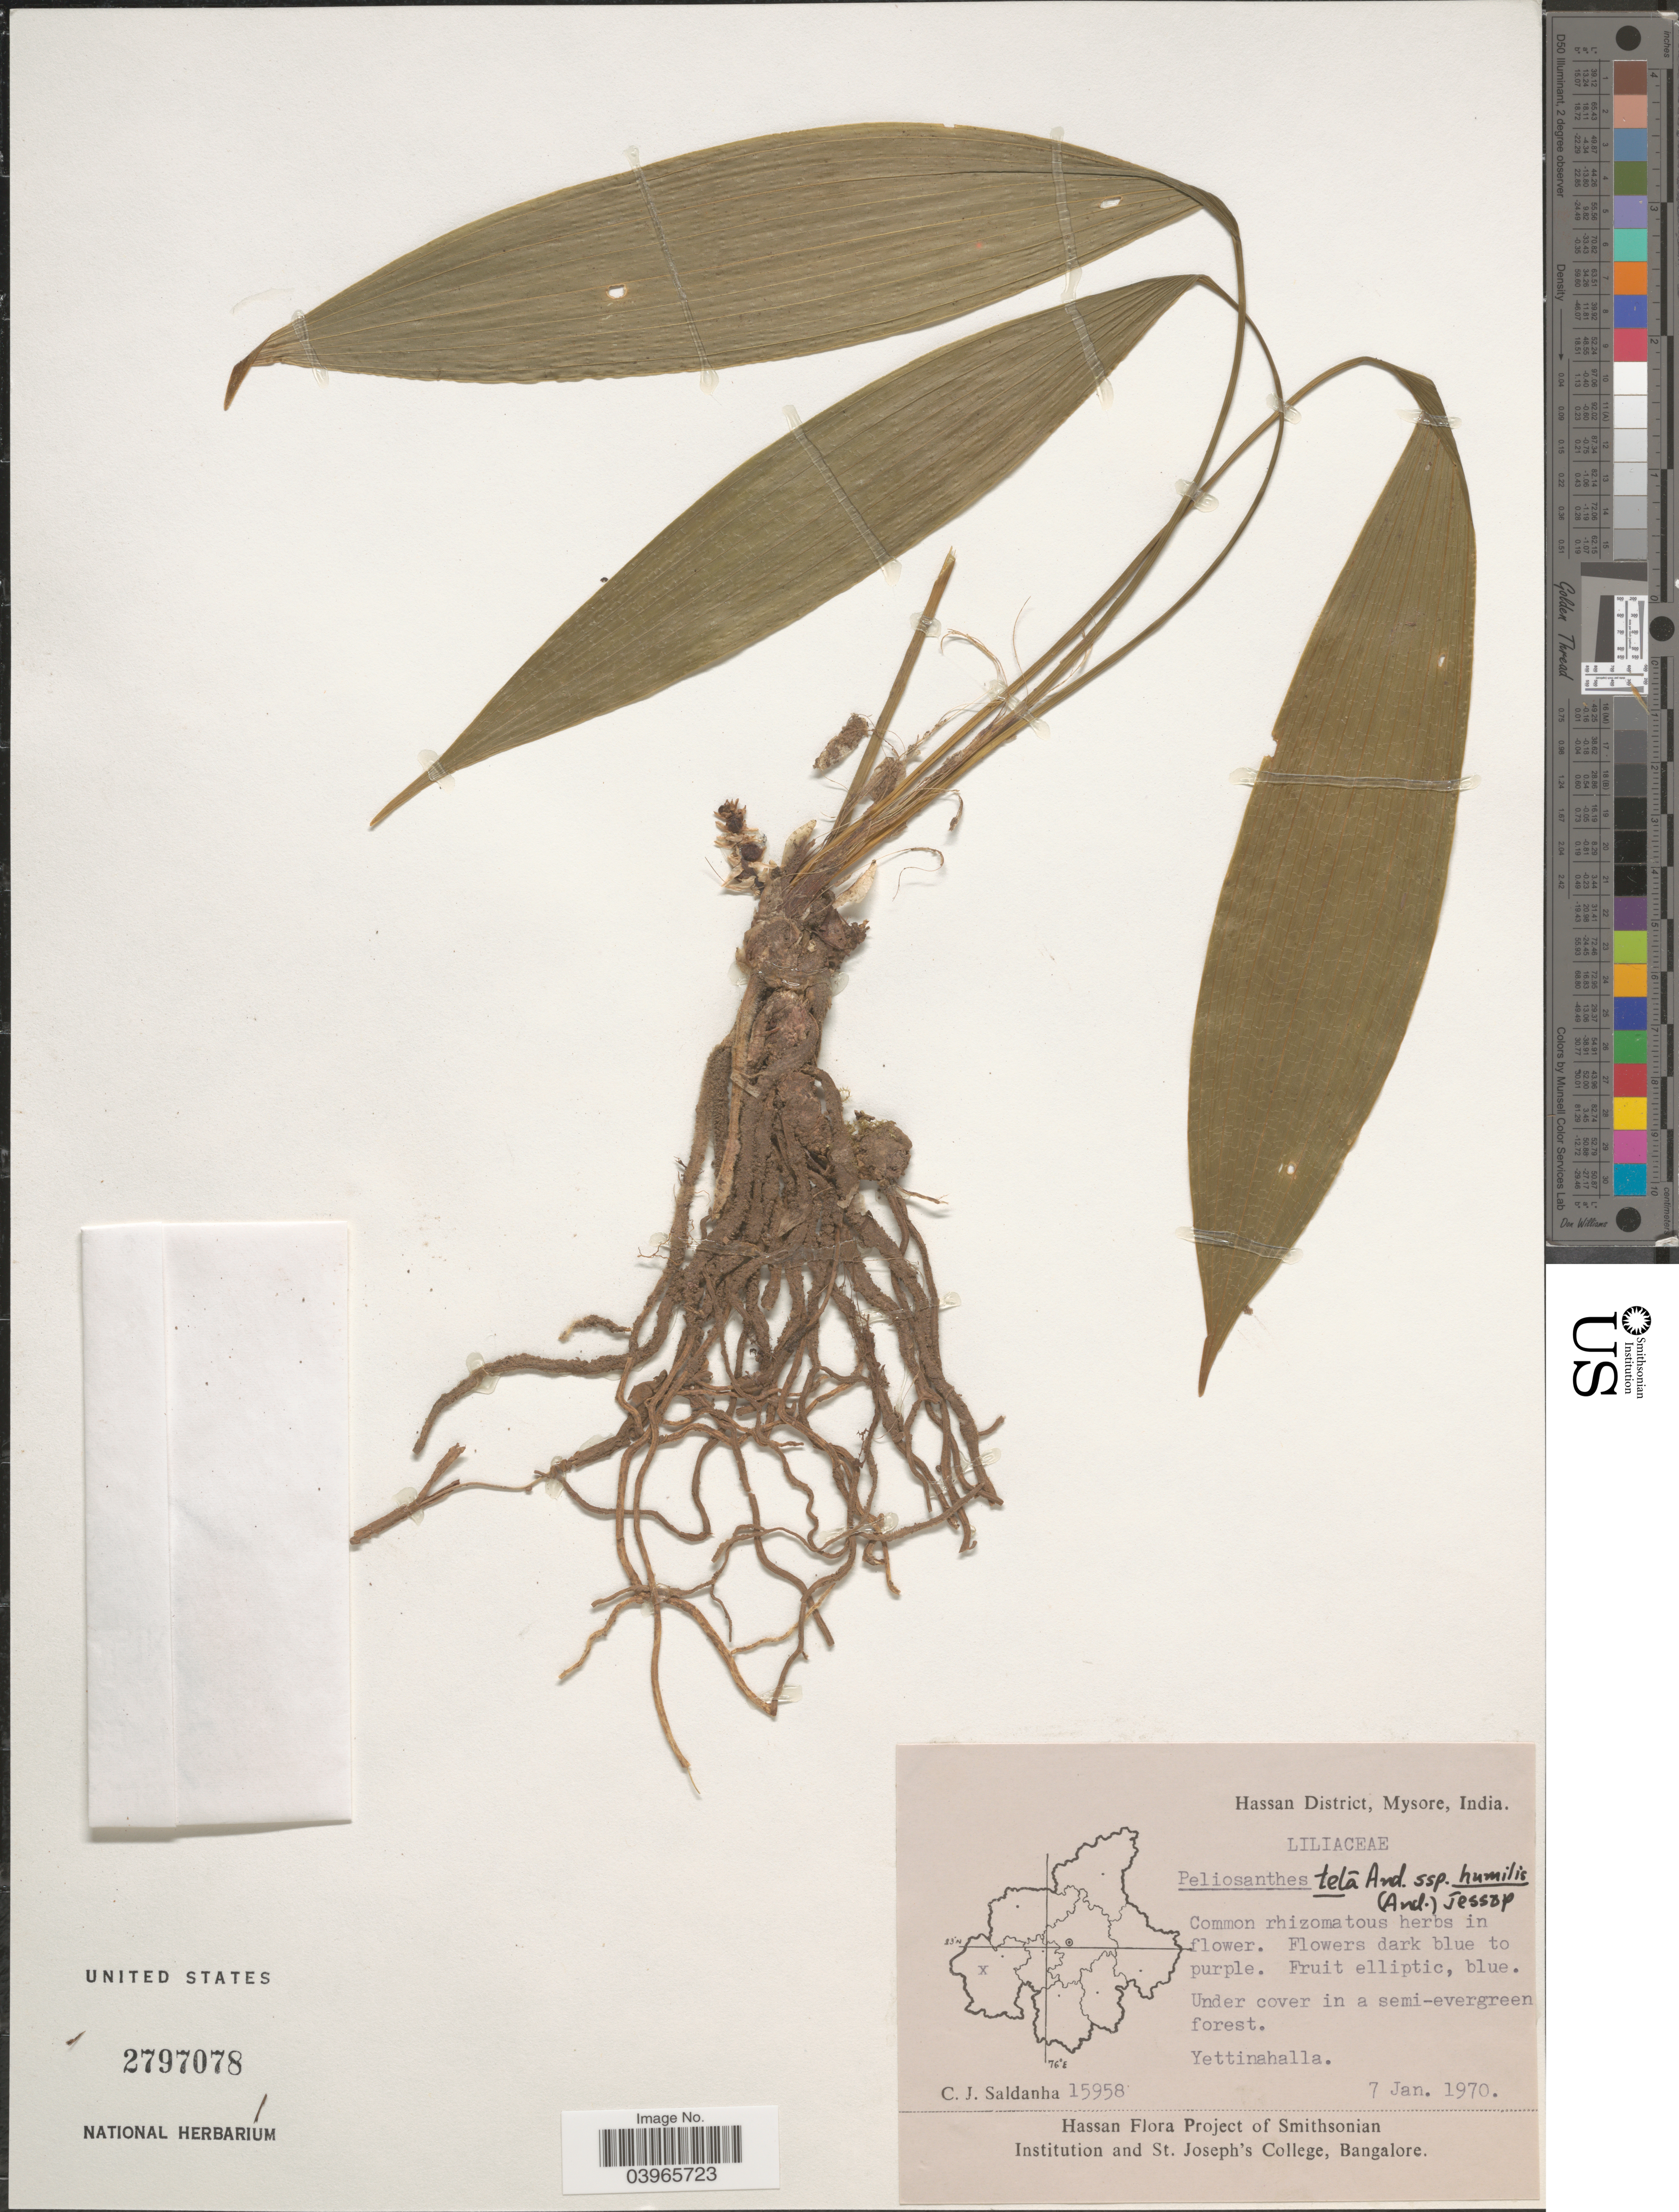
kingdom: Plantae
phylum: Tracheophyta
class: Liliopsida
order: Asparagales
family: Asparagaceae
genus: Peliosanthes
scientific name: Peliosanthes teta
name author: Andrews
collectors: C. J. Saldanha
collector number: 15958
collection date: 1970-01-07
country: India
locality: Hassan District, Mysore. Yettinahalla.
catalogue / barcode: US 2797078